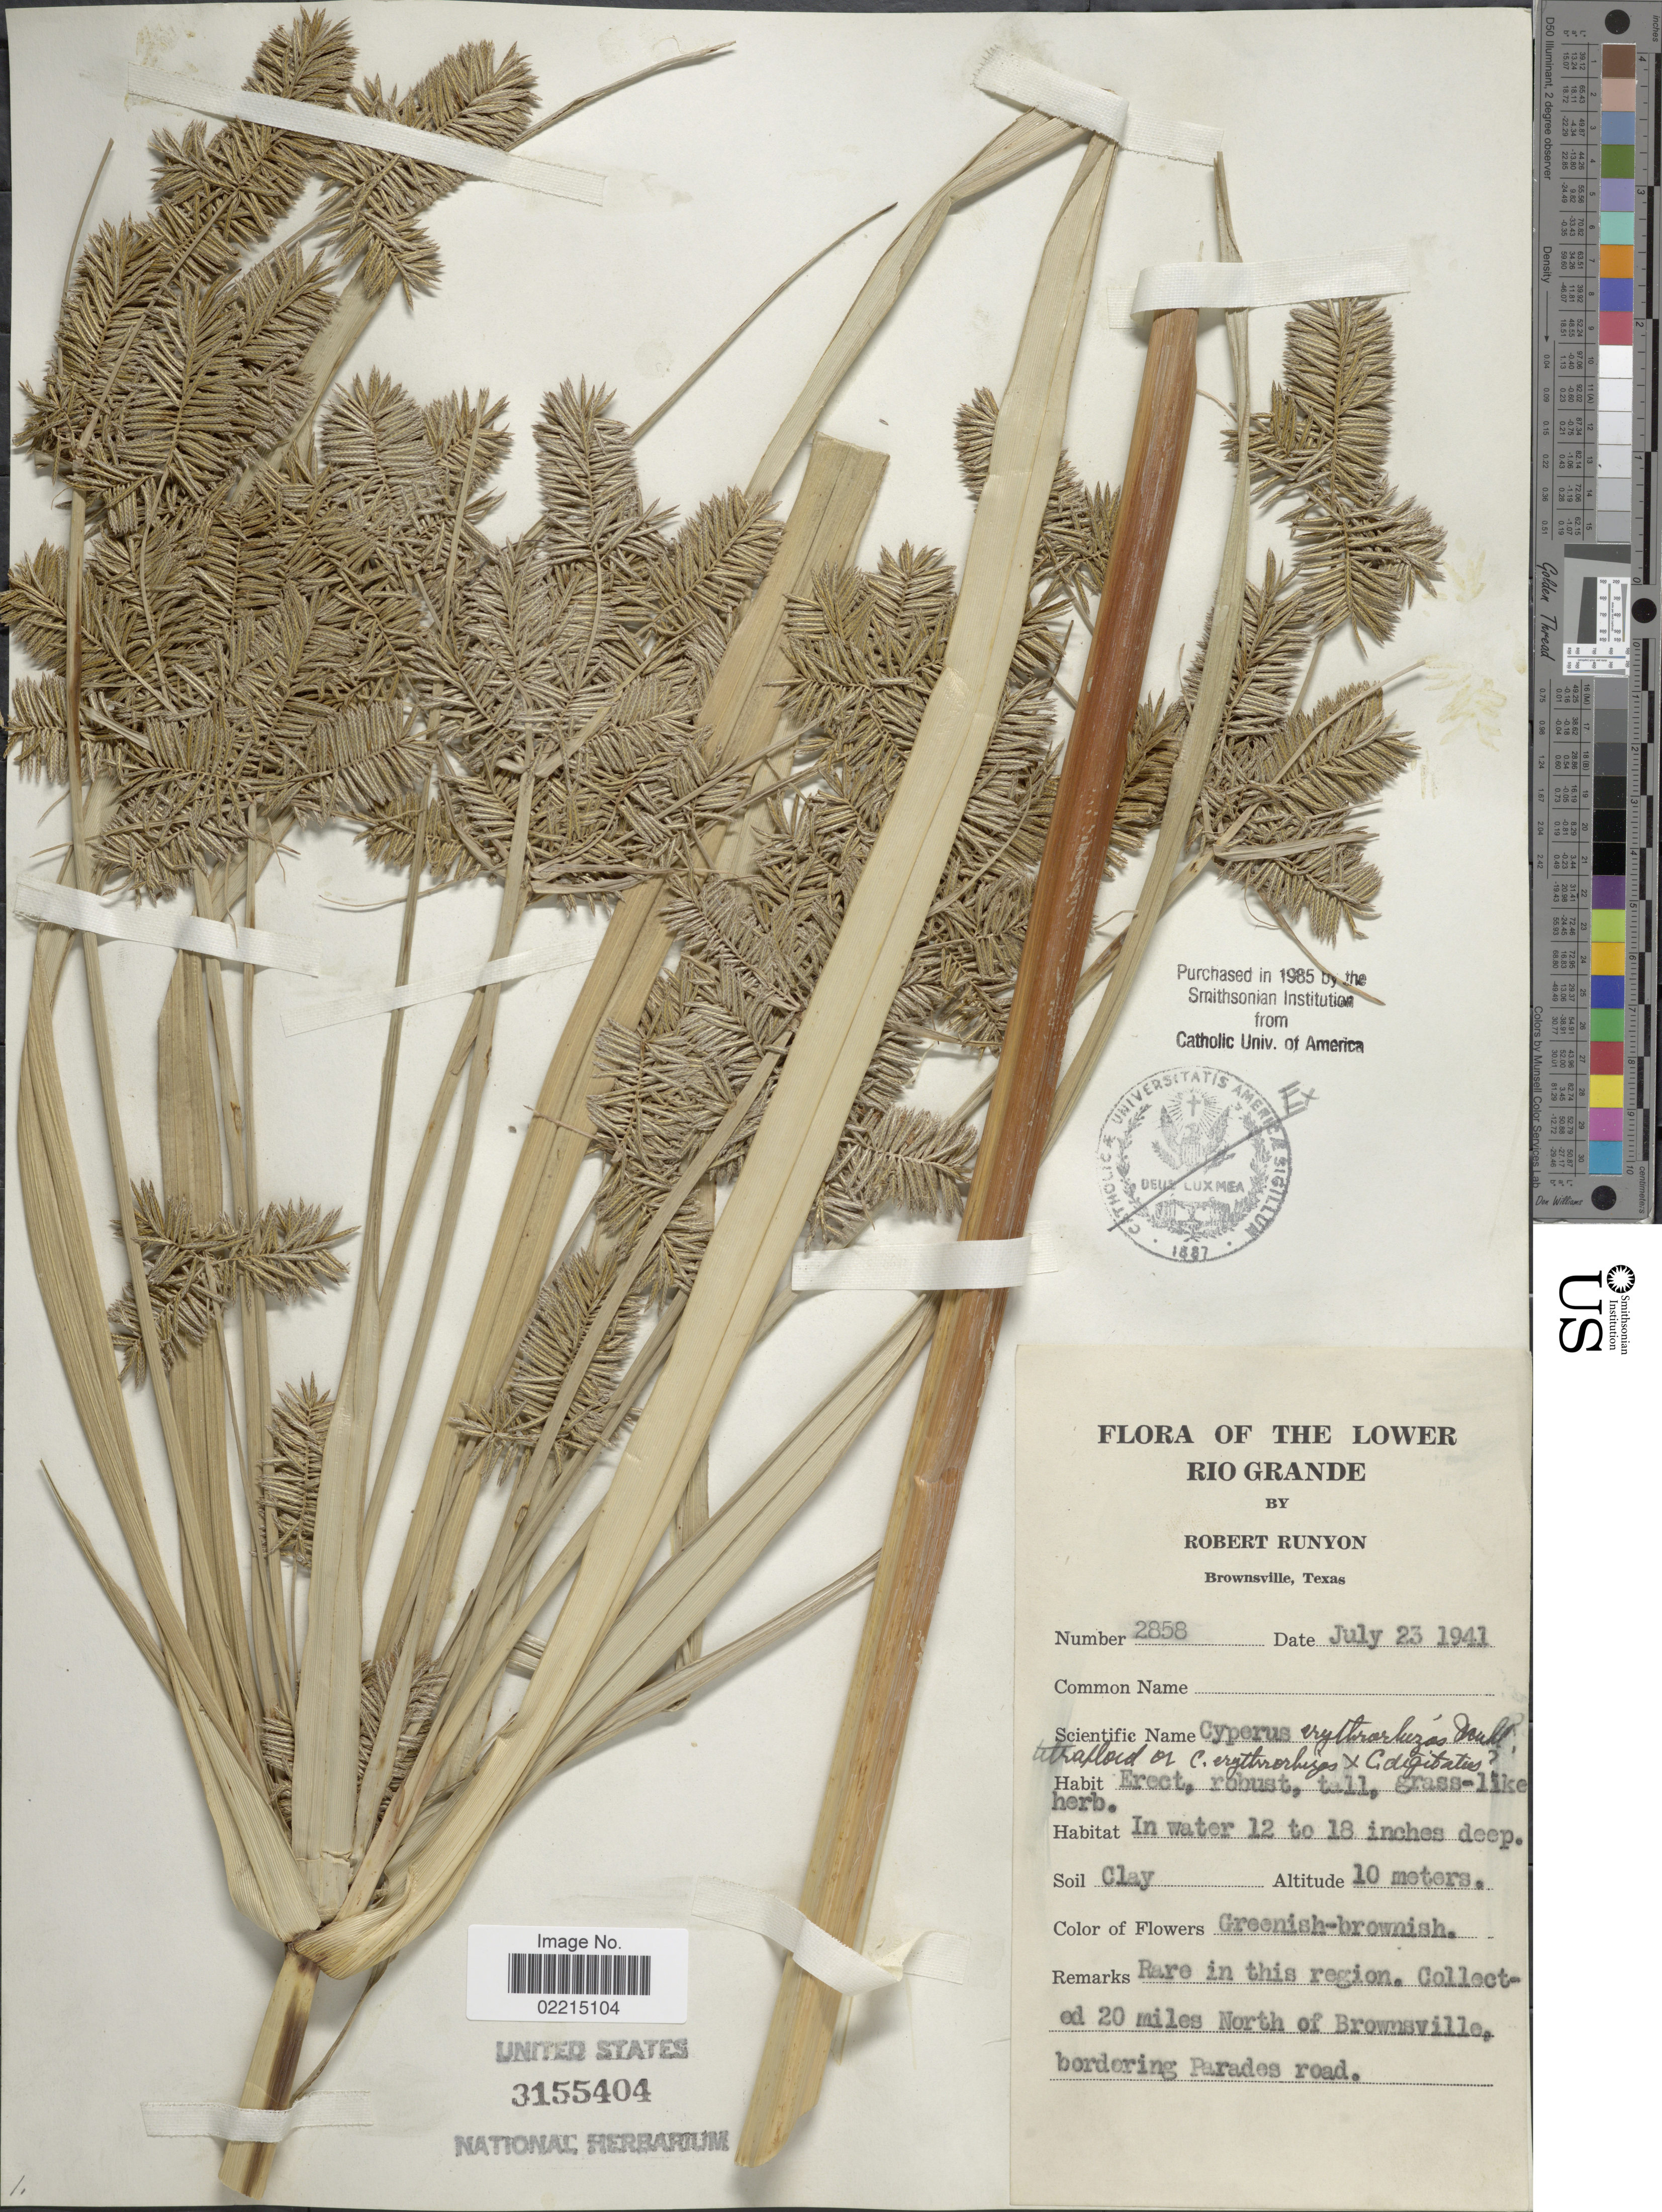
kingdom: Plantae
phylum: Tracheophyta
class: Liliopsida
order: Poales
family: Cyperaceae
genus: Cyperus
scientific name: Cyperus erythrorhizos Muhl.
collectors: R. Runyon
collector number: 2858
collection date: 1941-07-23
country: United States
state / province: Texas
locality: Lower Rio Grande. 20 miles North of Brownsville, bordering Parades road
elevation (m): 10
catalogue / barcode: US 3155404